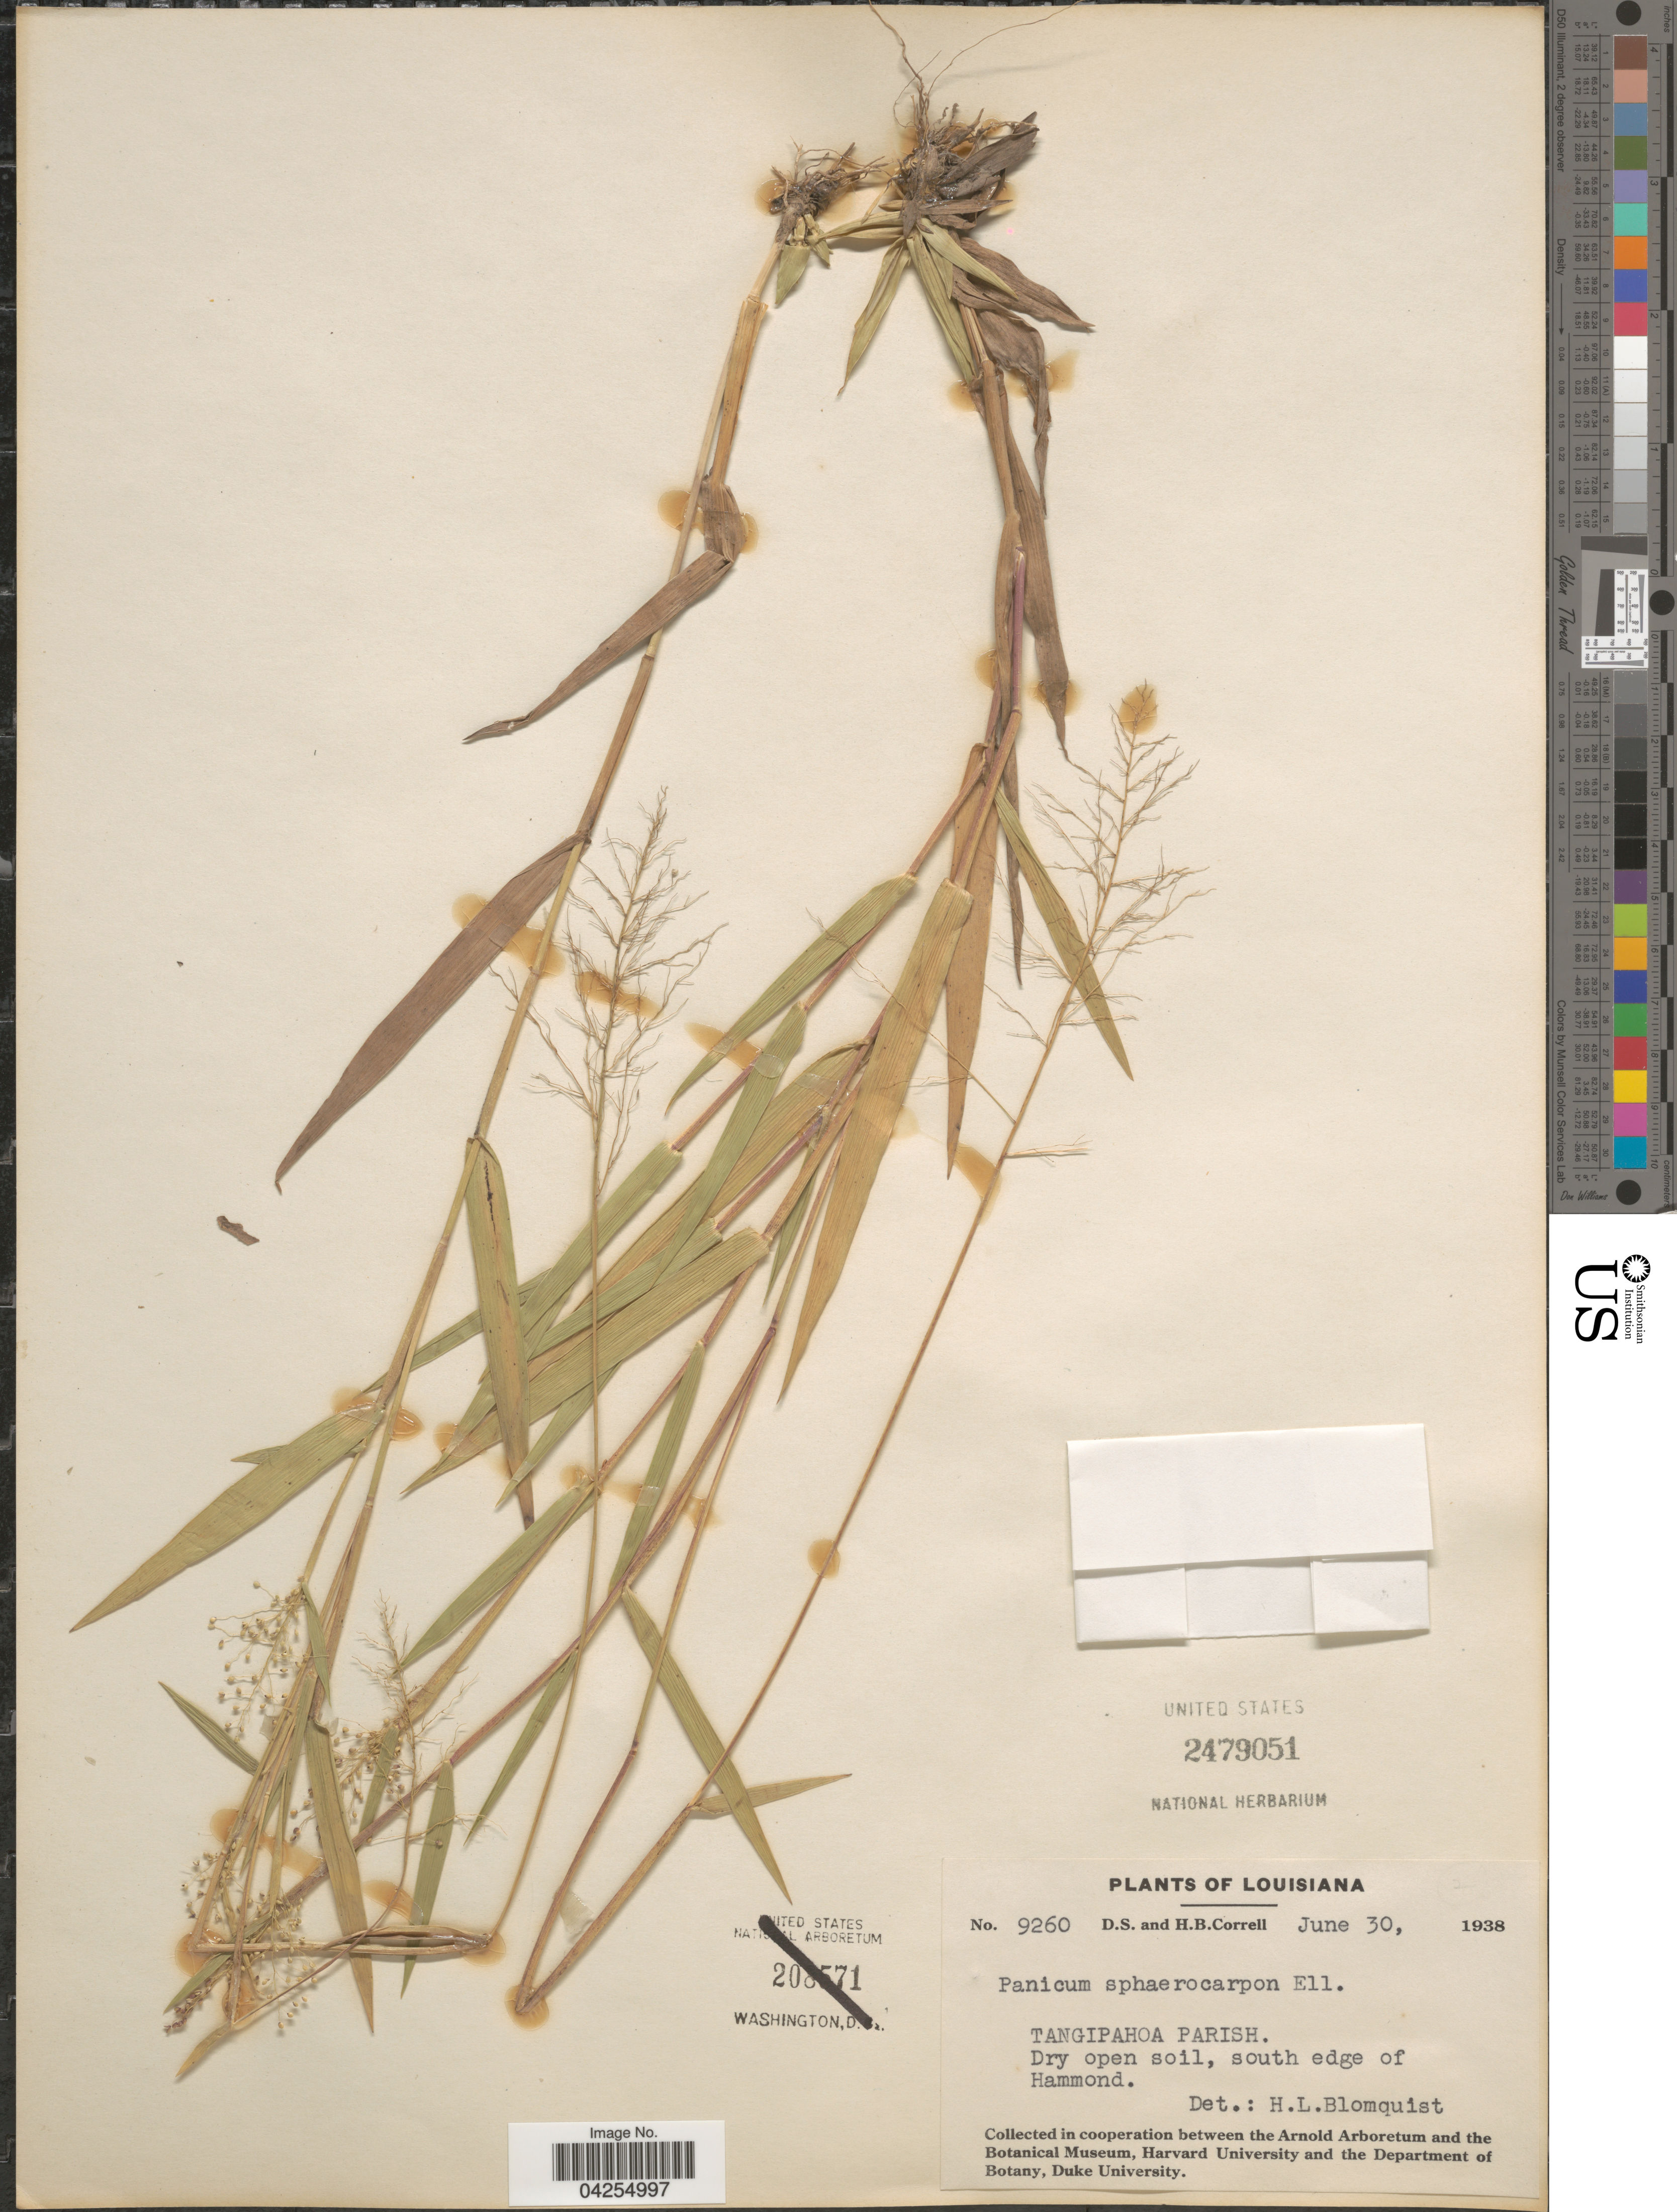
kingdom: Plantae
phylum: Tracheophyta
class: Liliopsida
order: Poales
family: Poaceae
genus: Dichanthelium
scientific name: Dichanthelium dichotomum var. dichotomum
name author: (L.) Gould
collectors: D. S. Correll & H. Correll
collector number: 9260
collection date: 1938-06-30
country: United States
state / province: Louisiana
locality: Tangipahoa Parish. Dry open soil, south edge of Hammond.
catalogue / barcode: US 2479051